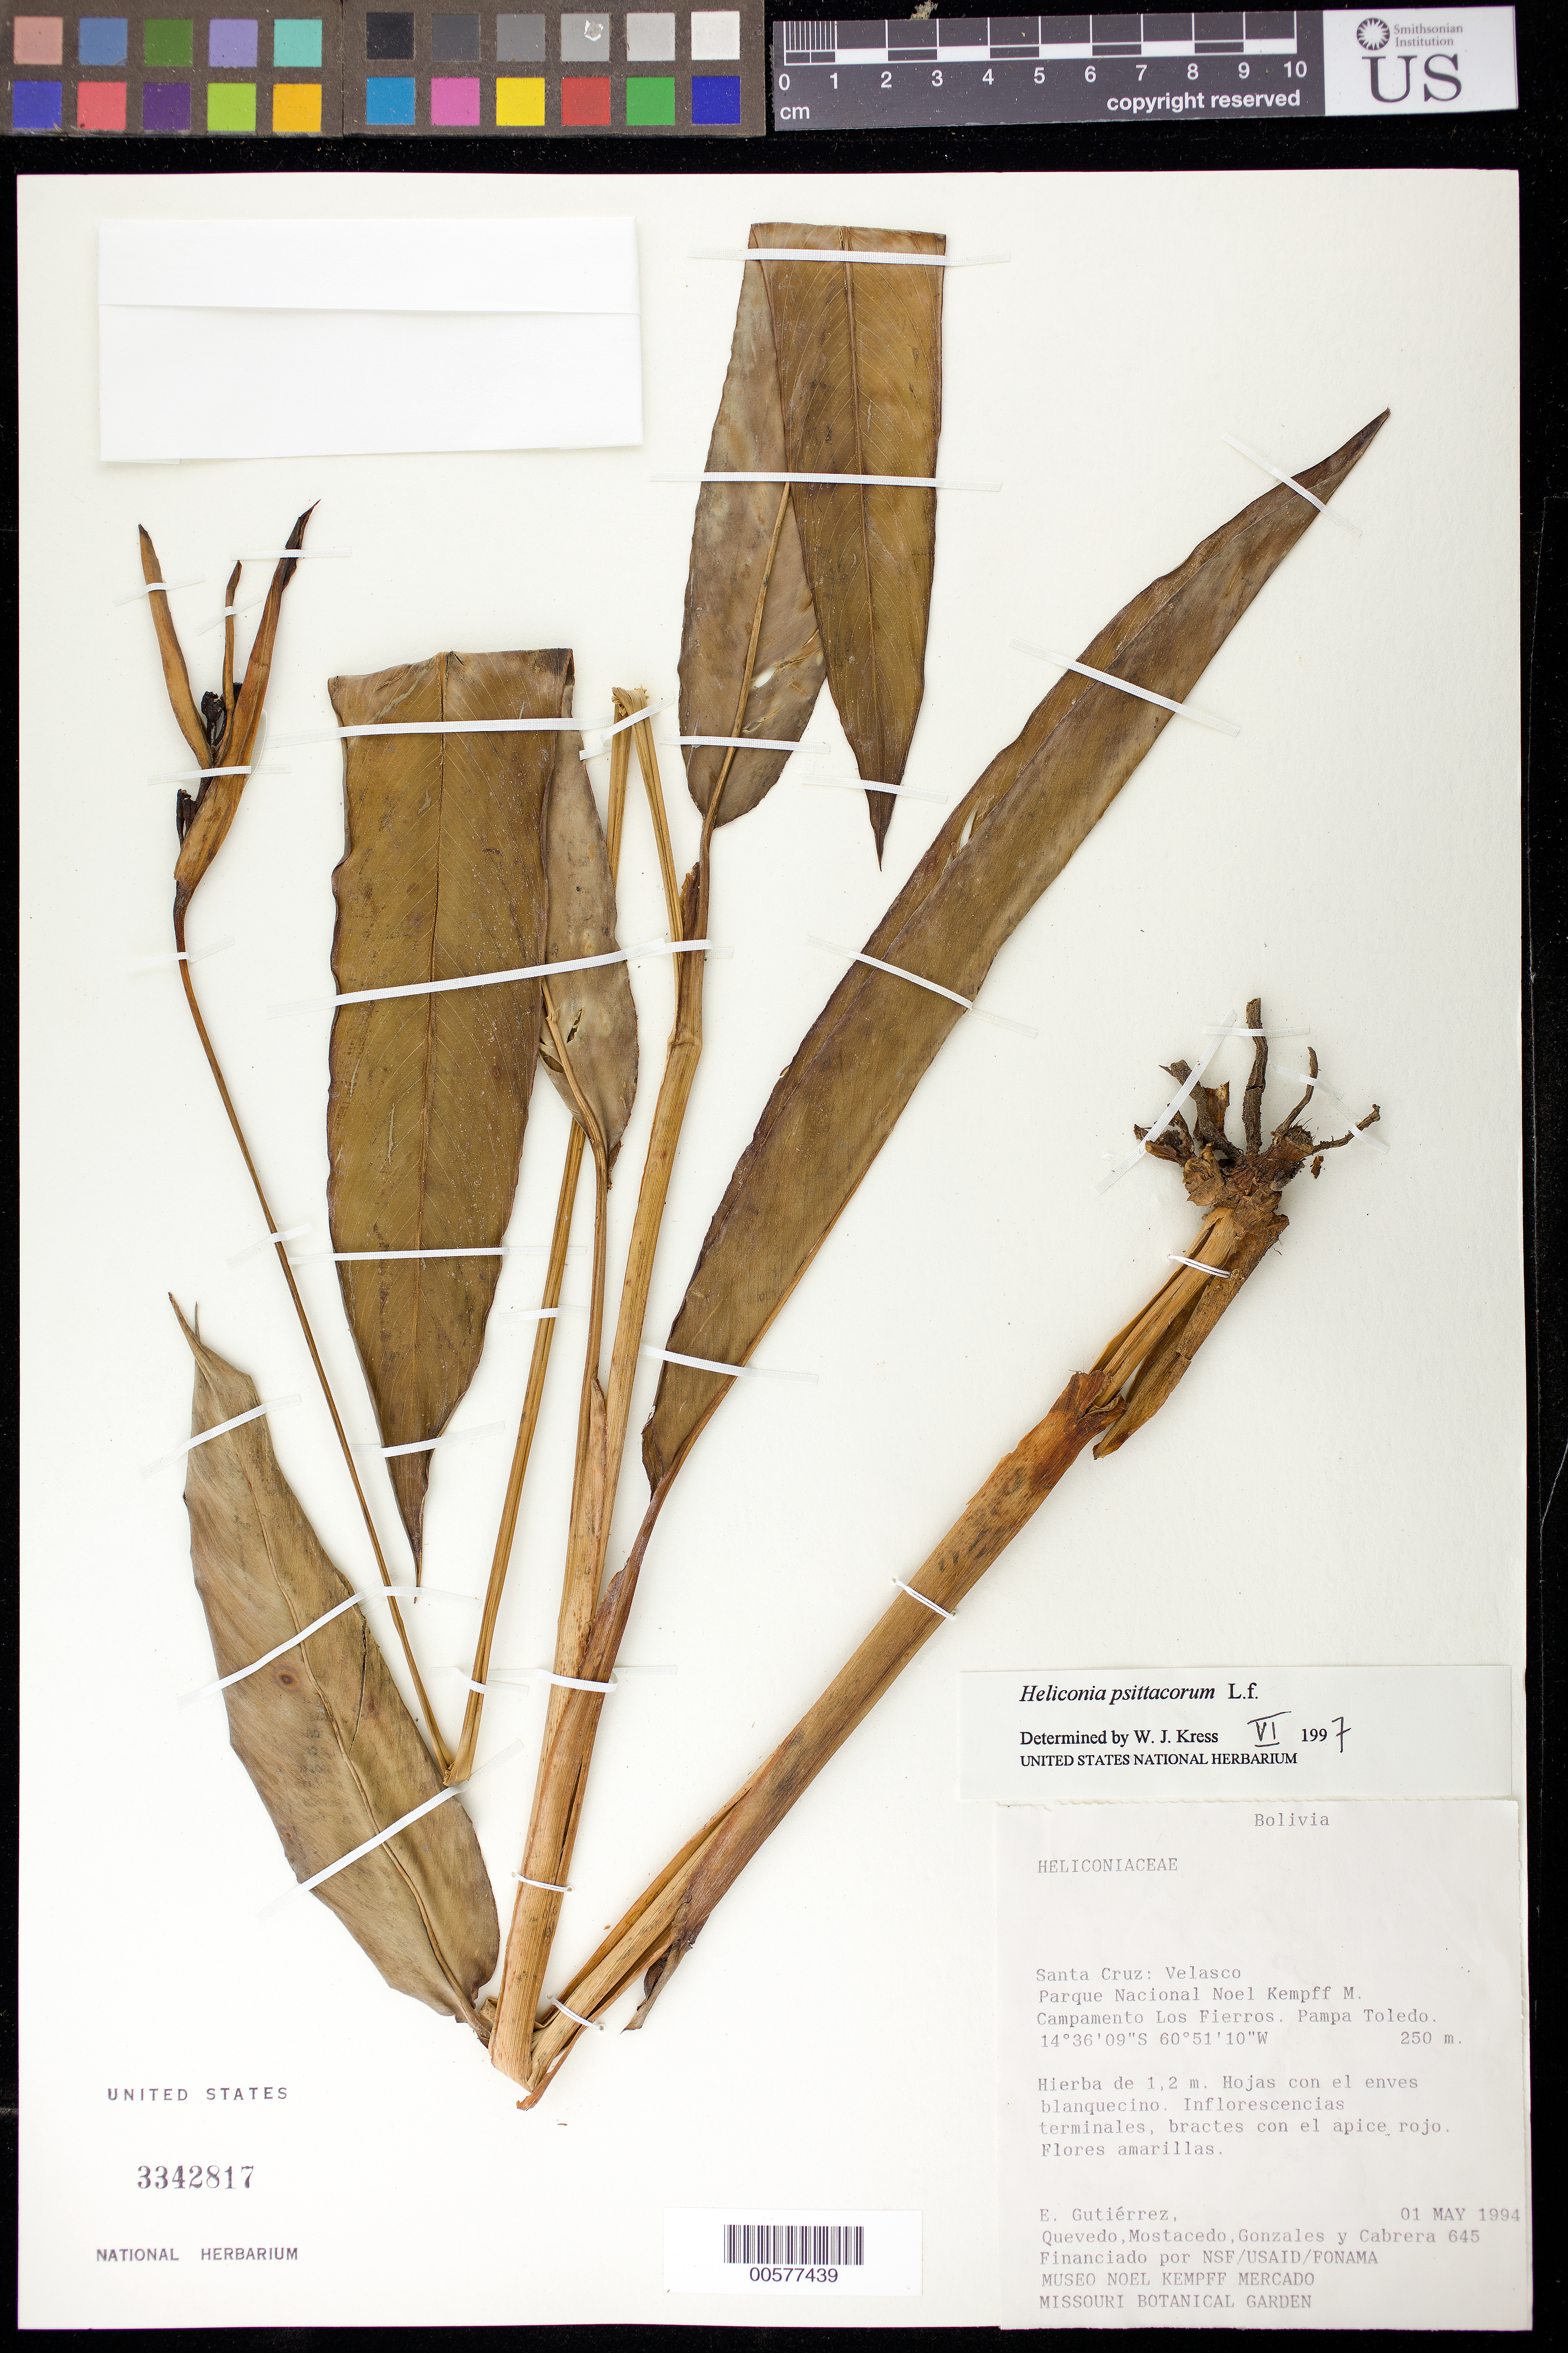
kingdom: Plantae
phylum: Tracheophyta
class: Liliopsida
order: Zingiberales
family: Heliconiaceae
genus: Heliconia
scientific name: Heliconia psittacorum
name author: L. f.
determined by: Kress, W. J., (US), Smithsonian Institution - National Museum of Natural History (UNITED STATES)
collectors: E. Gutiérrez, -- Quevedo, Mostacedo, --, Gonzáles, -- & Cabrera, --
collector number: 645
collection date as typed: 01 May 1994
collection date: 1994-05-01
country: Bolivia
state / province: Santa Cruz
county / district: Velasco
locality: Parque Nacional Noel Kempff M. Campamento Los Fierros, Pampa Toledo.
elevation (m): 250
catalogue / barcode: US 3342817